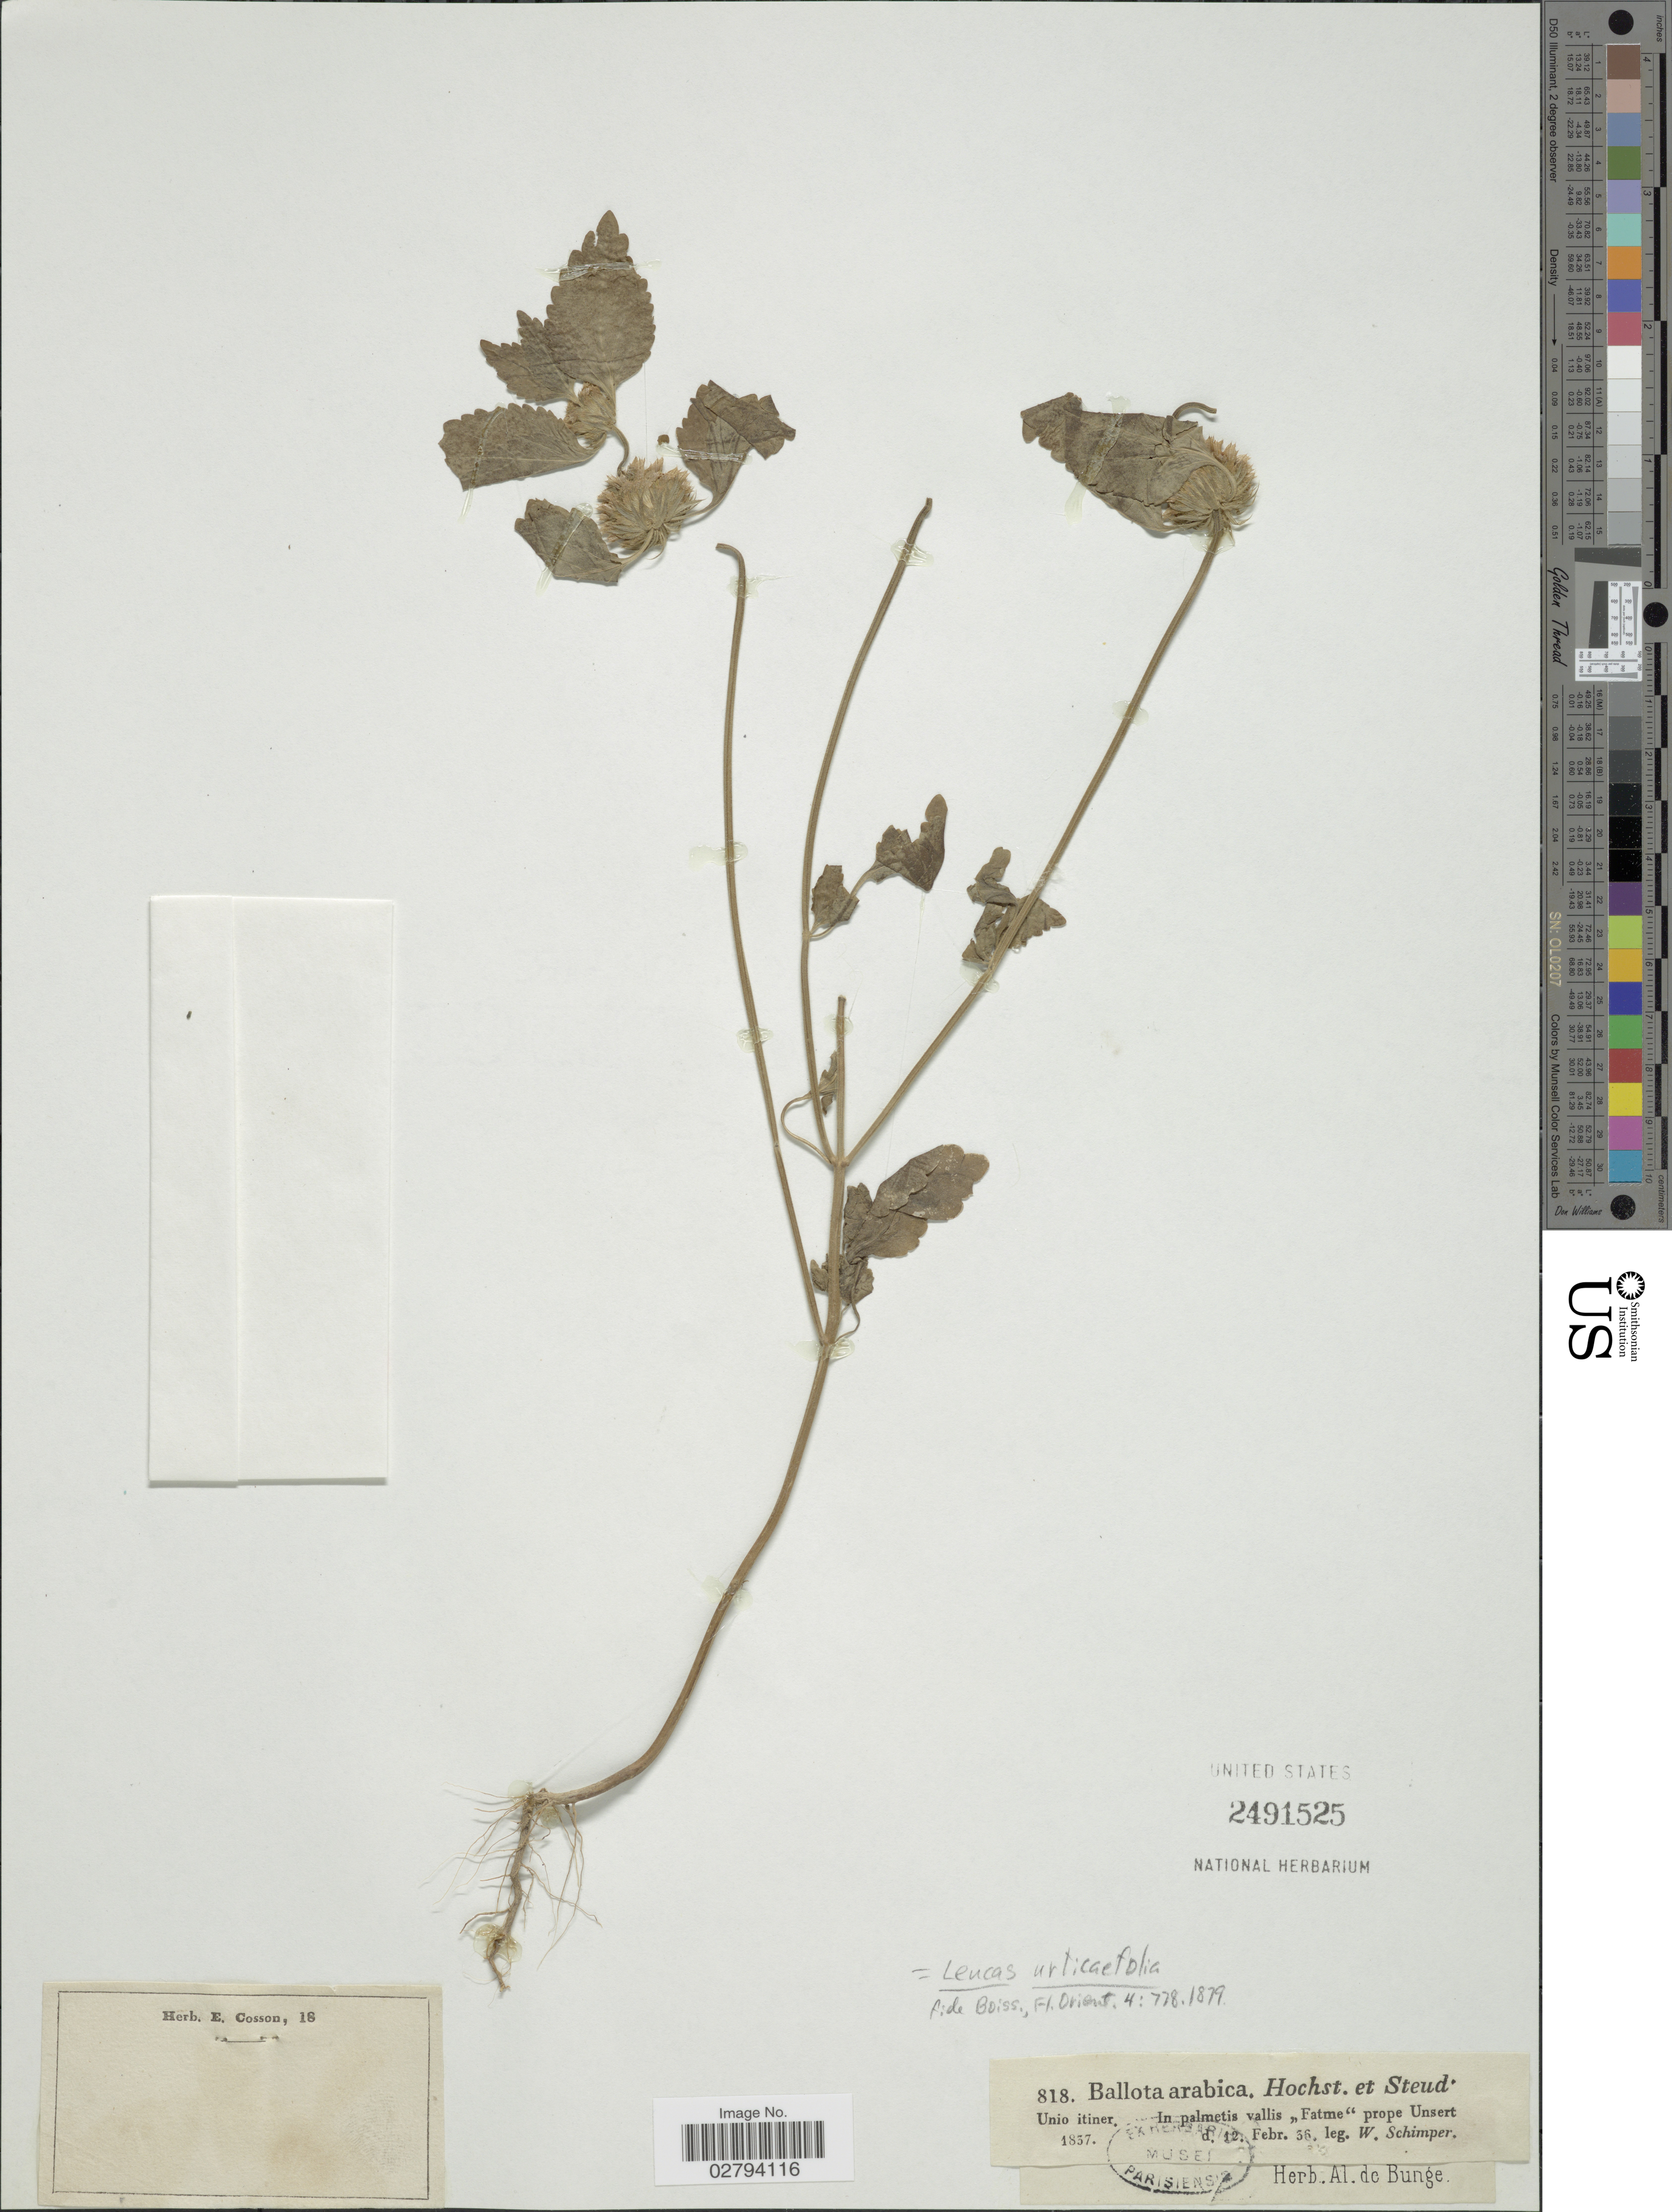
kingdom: Plantae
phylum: Tracheophyta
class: Magnoliopsida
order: Lamiales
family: Lamiaceae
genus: Leucas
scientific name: Leucas urticifolia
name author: (Vahl) Sm.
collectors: W. Schimper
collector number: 818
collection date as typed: Transcribed d/m/y: 12/2/36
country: Saudi Arabia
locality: In palmetis vallis "Fatme" prope Unsert.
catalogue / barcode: US 2491525